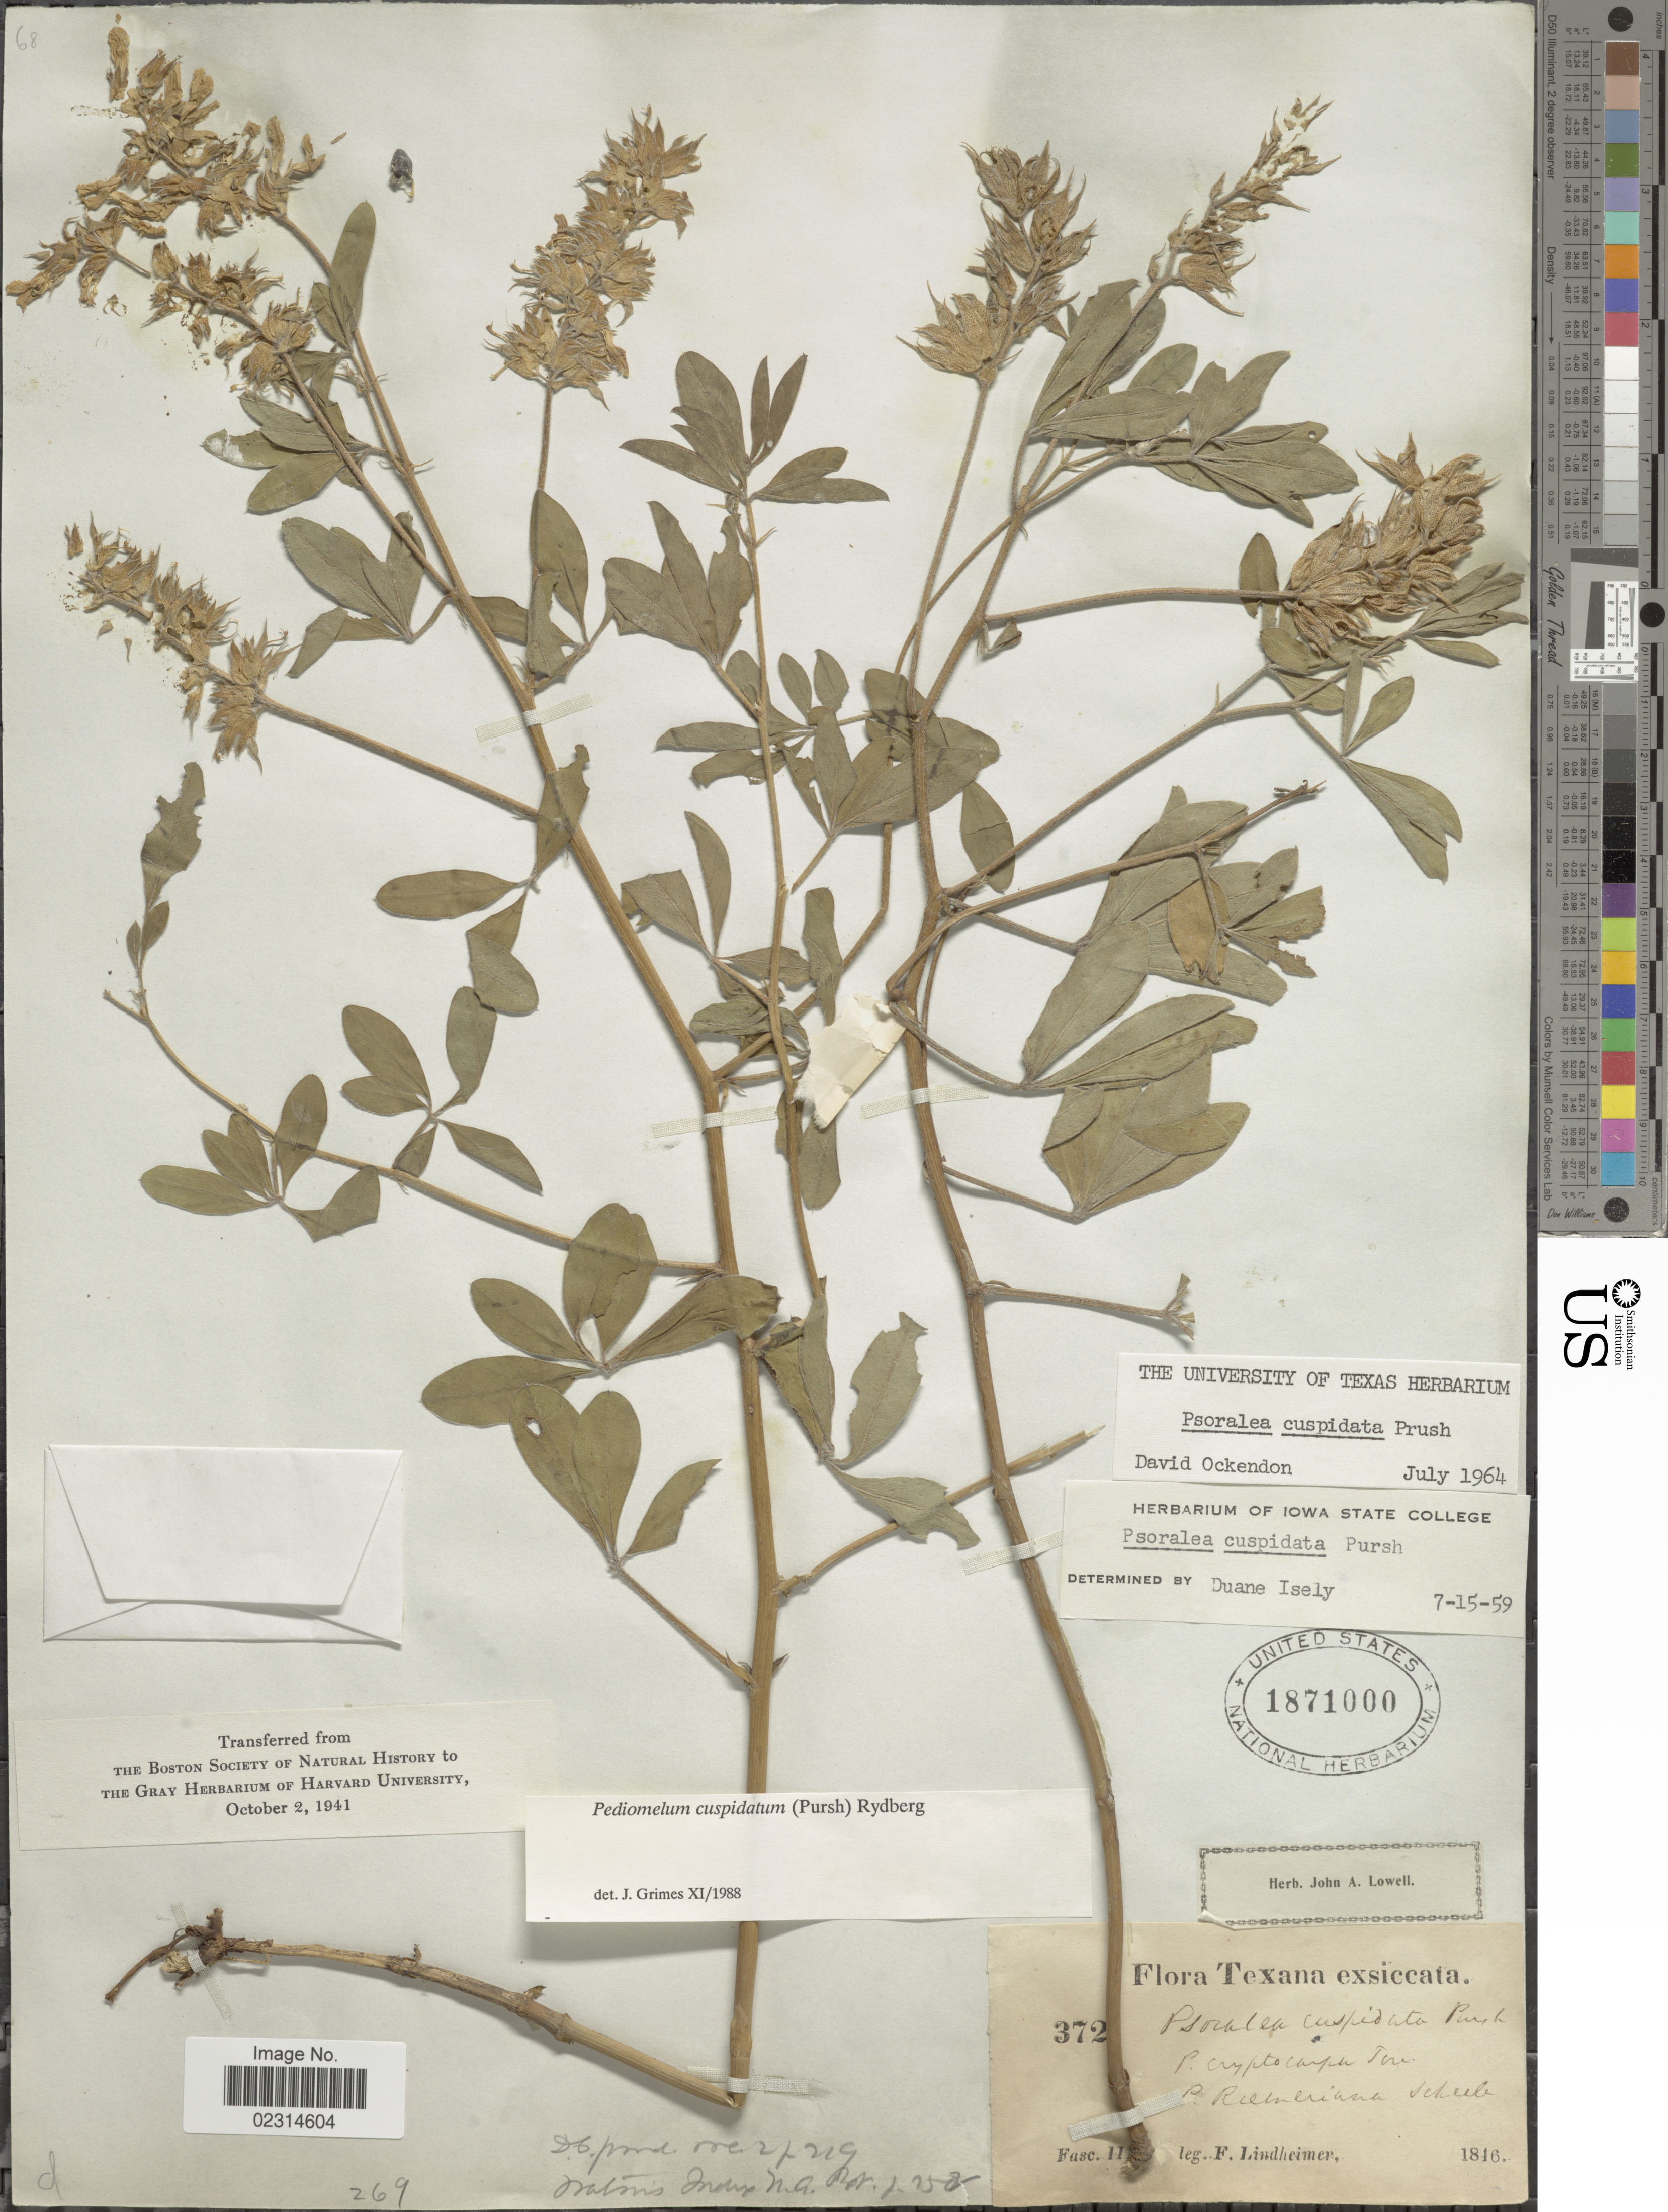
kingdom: Plantae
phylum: Tracheophyta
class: Magnoliopsida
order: Fabales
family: Fabaceae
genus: Pediomelum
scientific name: Pediomelum cuspidatum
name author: (Pursh) Rydb.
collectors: -. Lindheimer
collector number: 372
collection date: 1846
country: United States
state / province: Texas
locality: Fasc III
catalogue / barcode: US 1871000